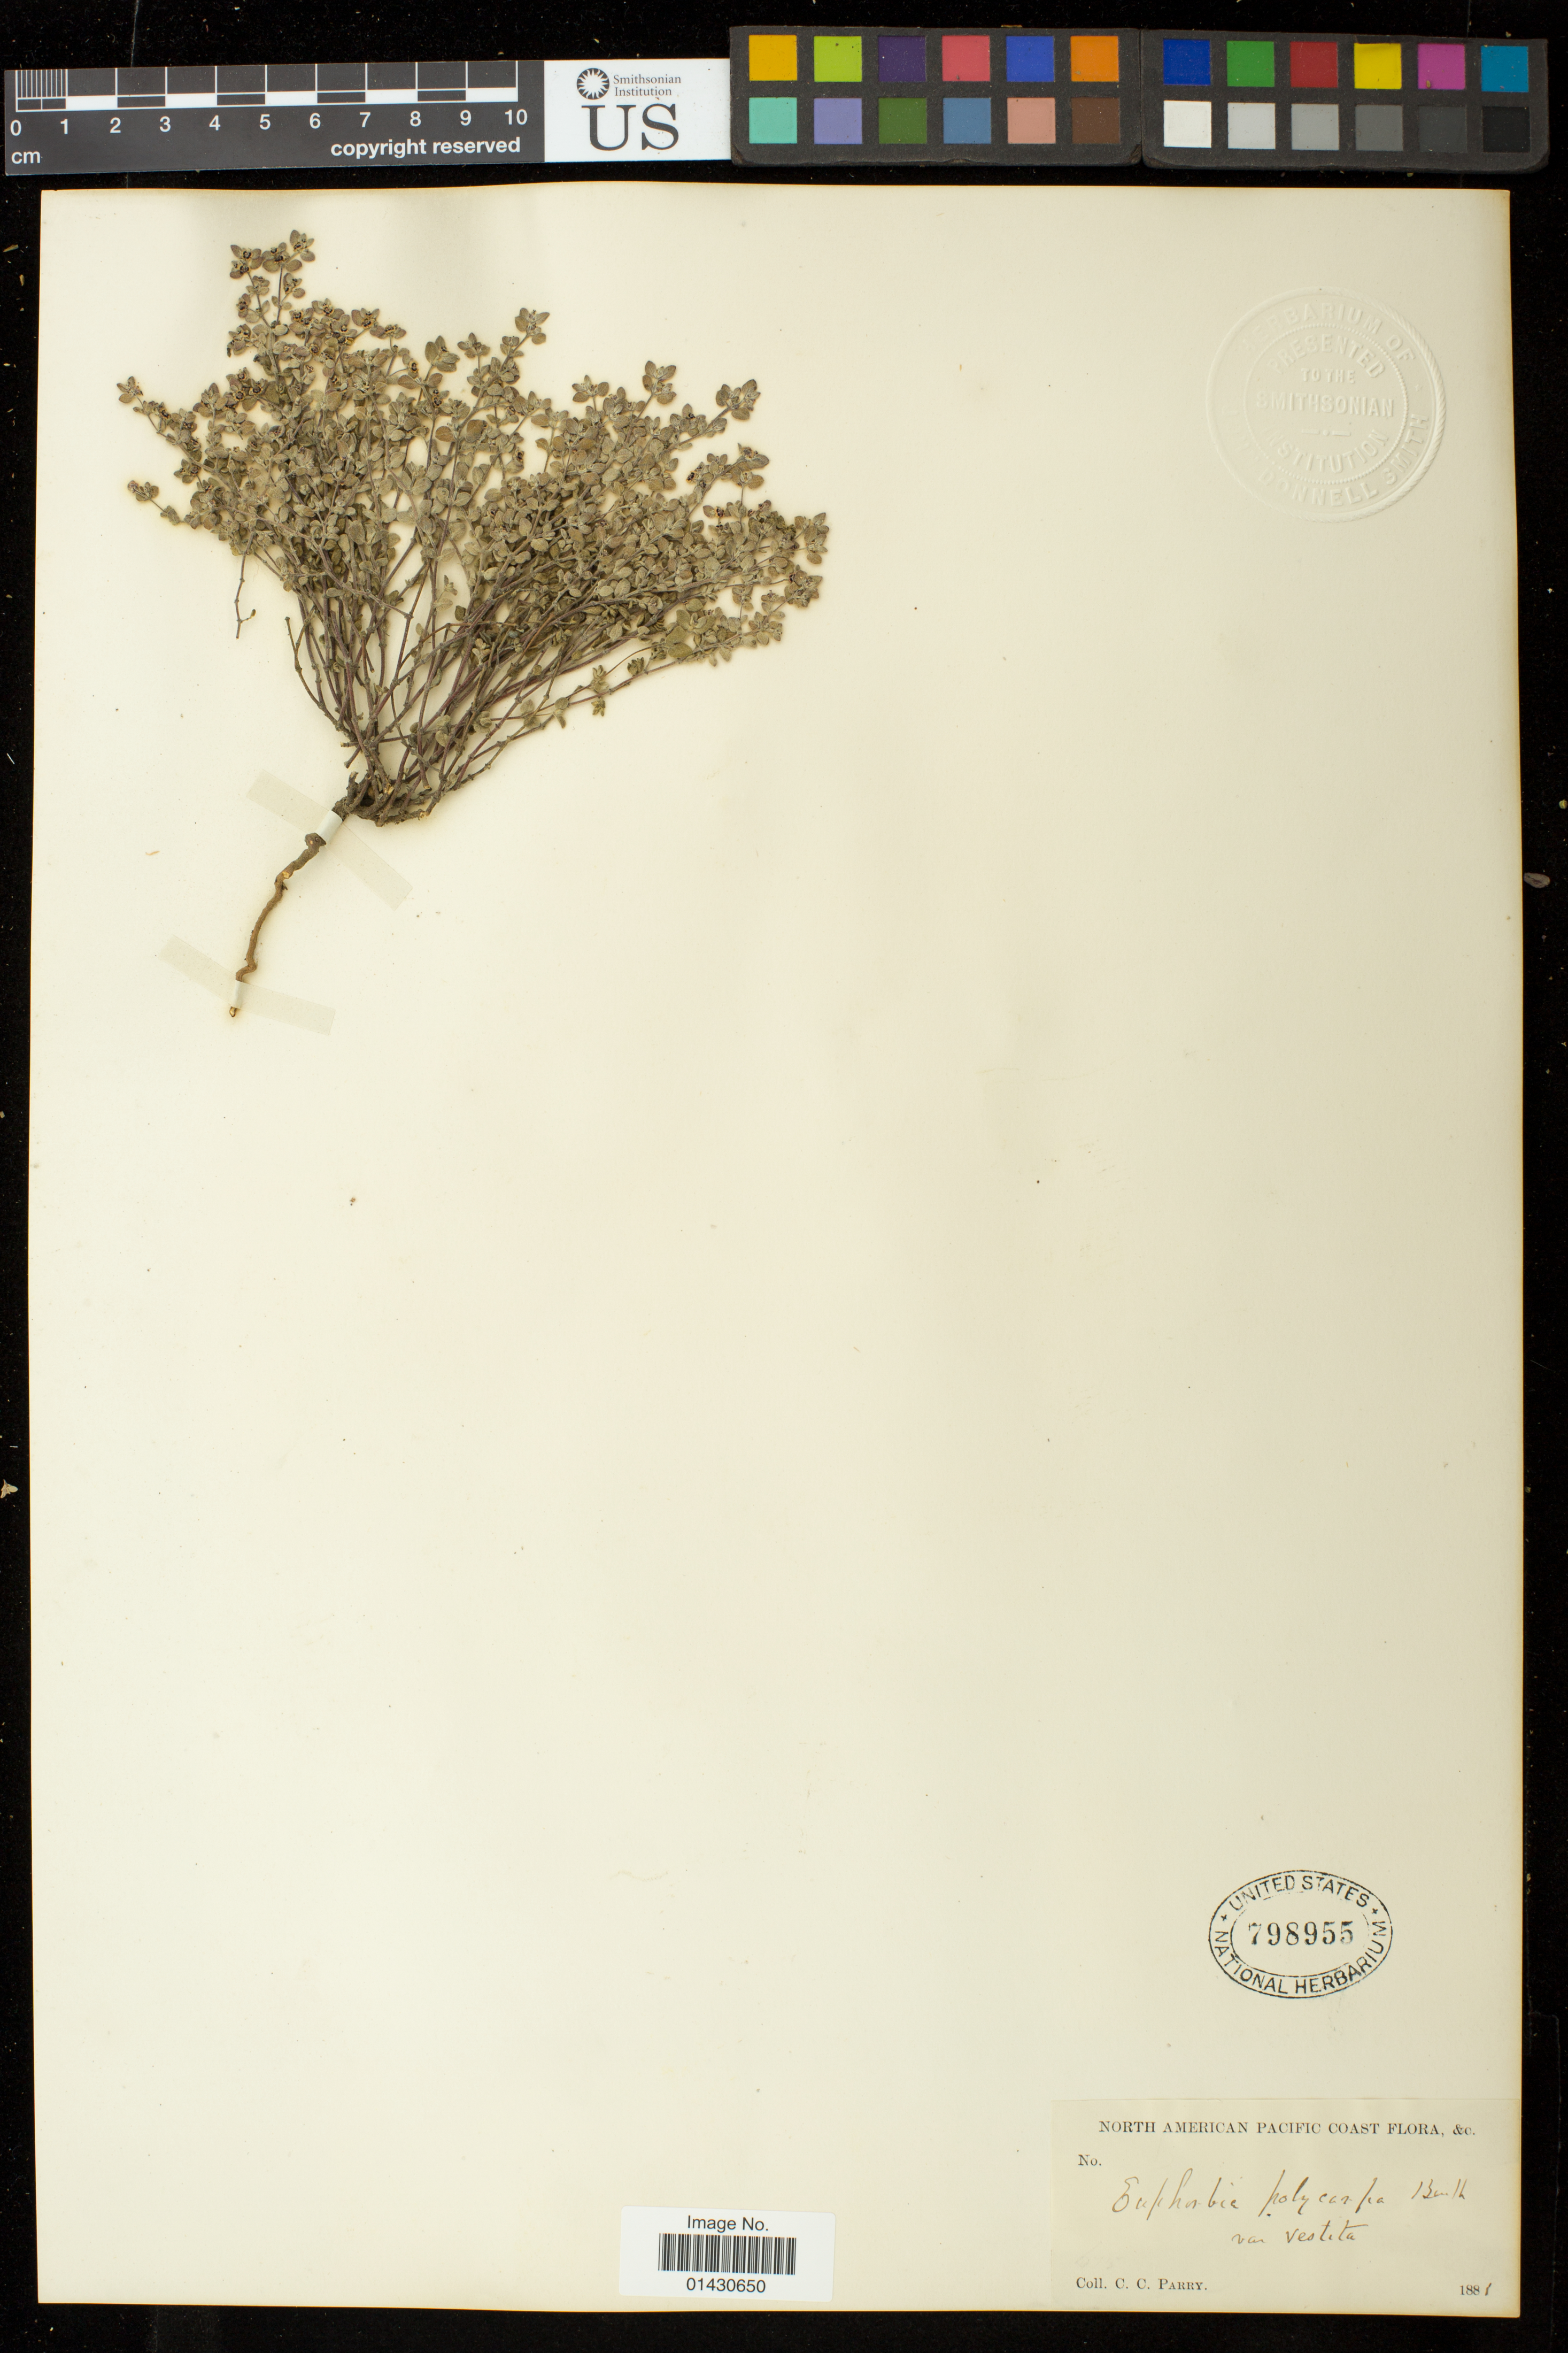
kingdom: Plantae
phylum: Tracheophyta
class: Magnoliopsida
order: Malpighiales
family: Euphorbiaceae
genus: Euphorbia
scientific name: Euphorbia melanadenia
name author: Torr.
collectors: C. C. Parry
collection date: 1881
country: United States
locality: North America Pacific Coast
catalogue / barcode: US 798955